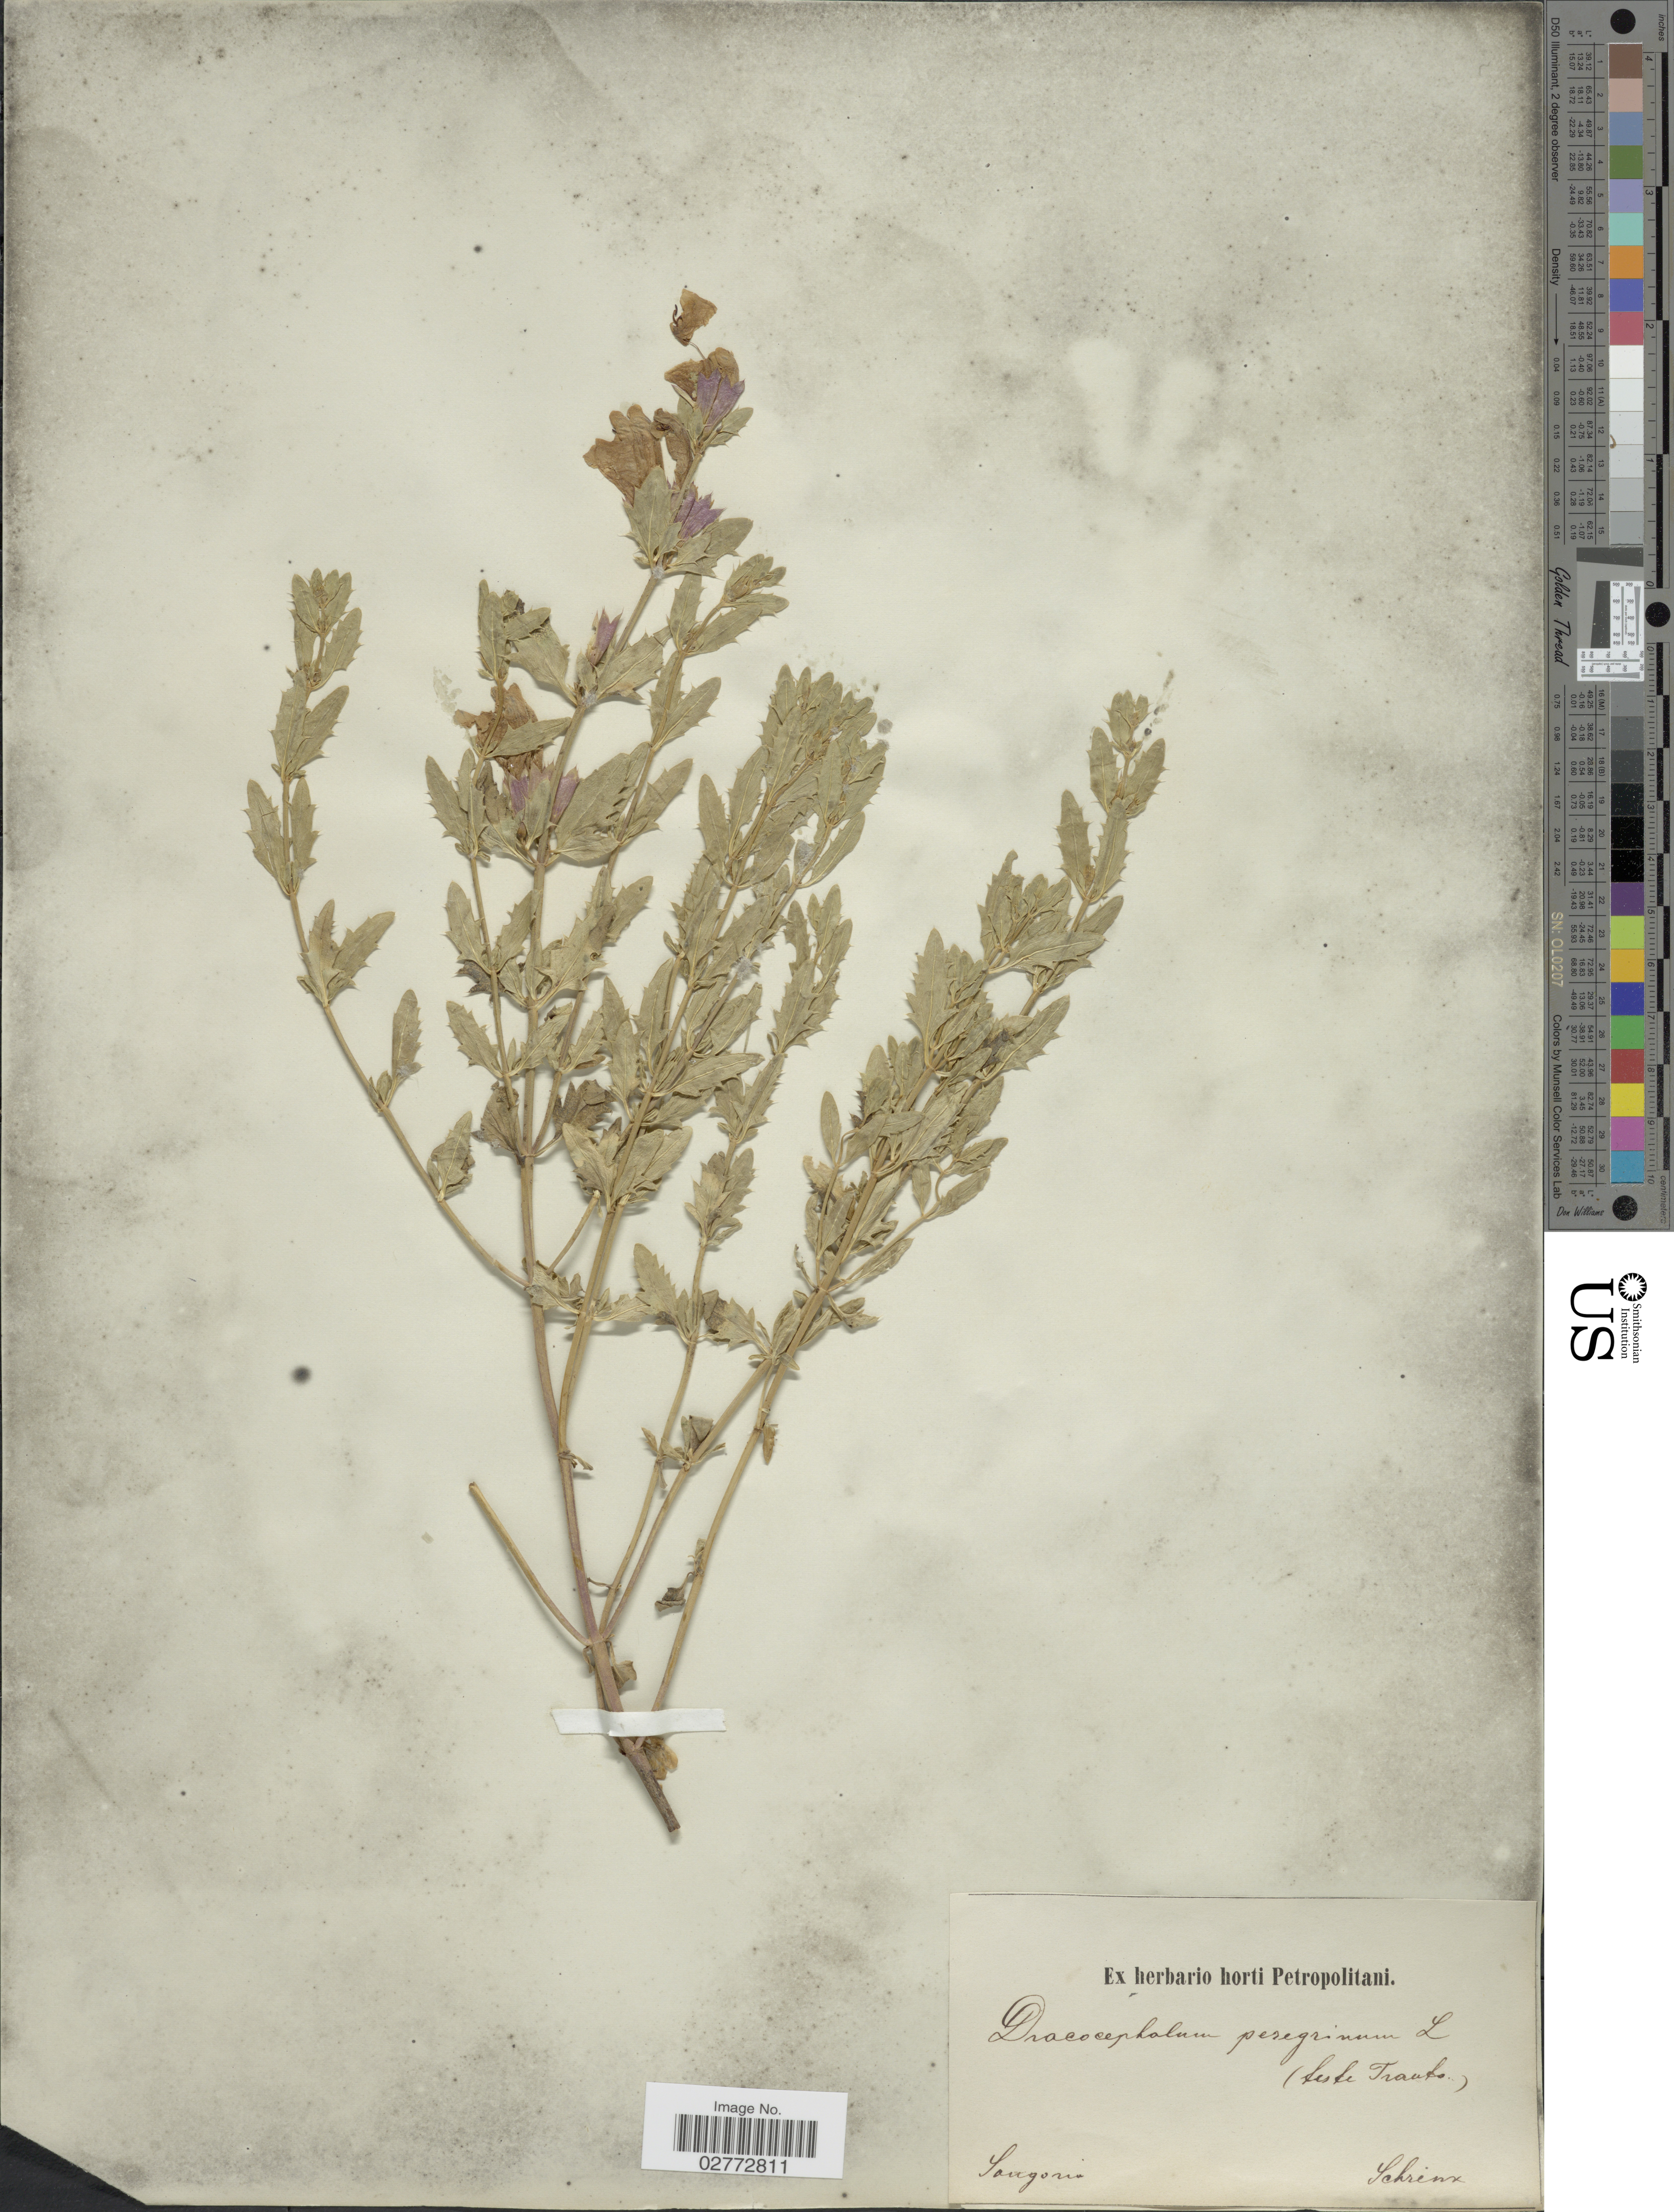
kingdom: Plantae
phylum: Tracheophyta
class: Magnoliopsida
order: Lamiales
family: Lamiaceae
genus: Dracocephalum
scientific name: Dracocephalum peregrinum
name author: L.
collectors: A.G. Schrenk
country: Kazakhstan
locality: Songarei.